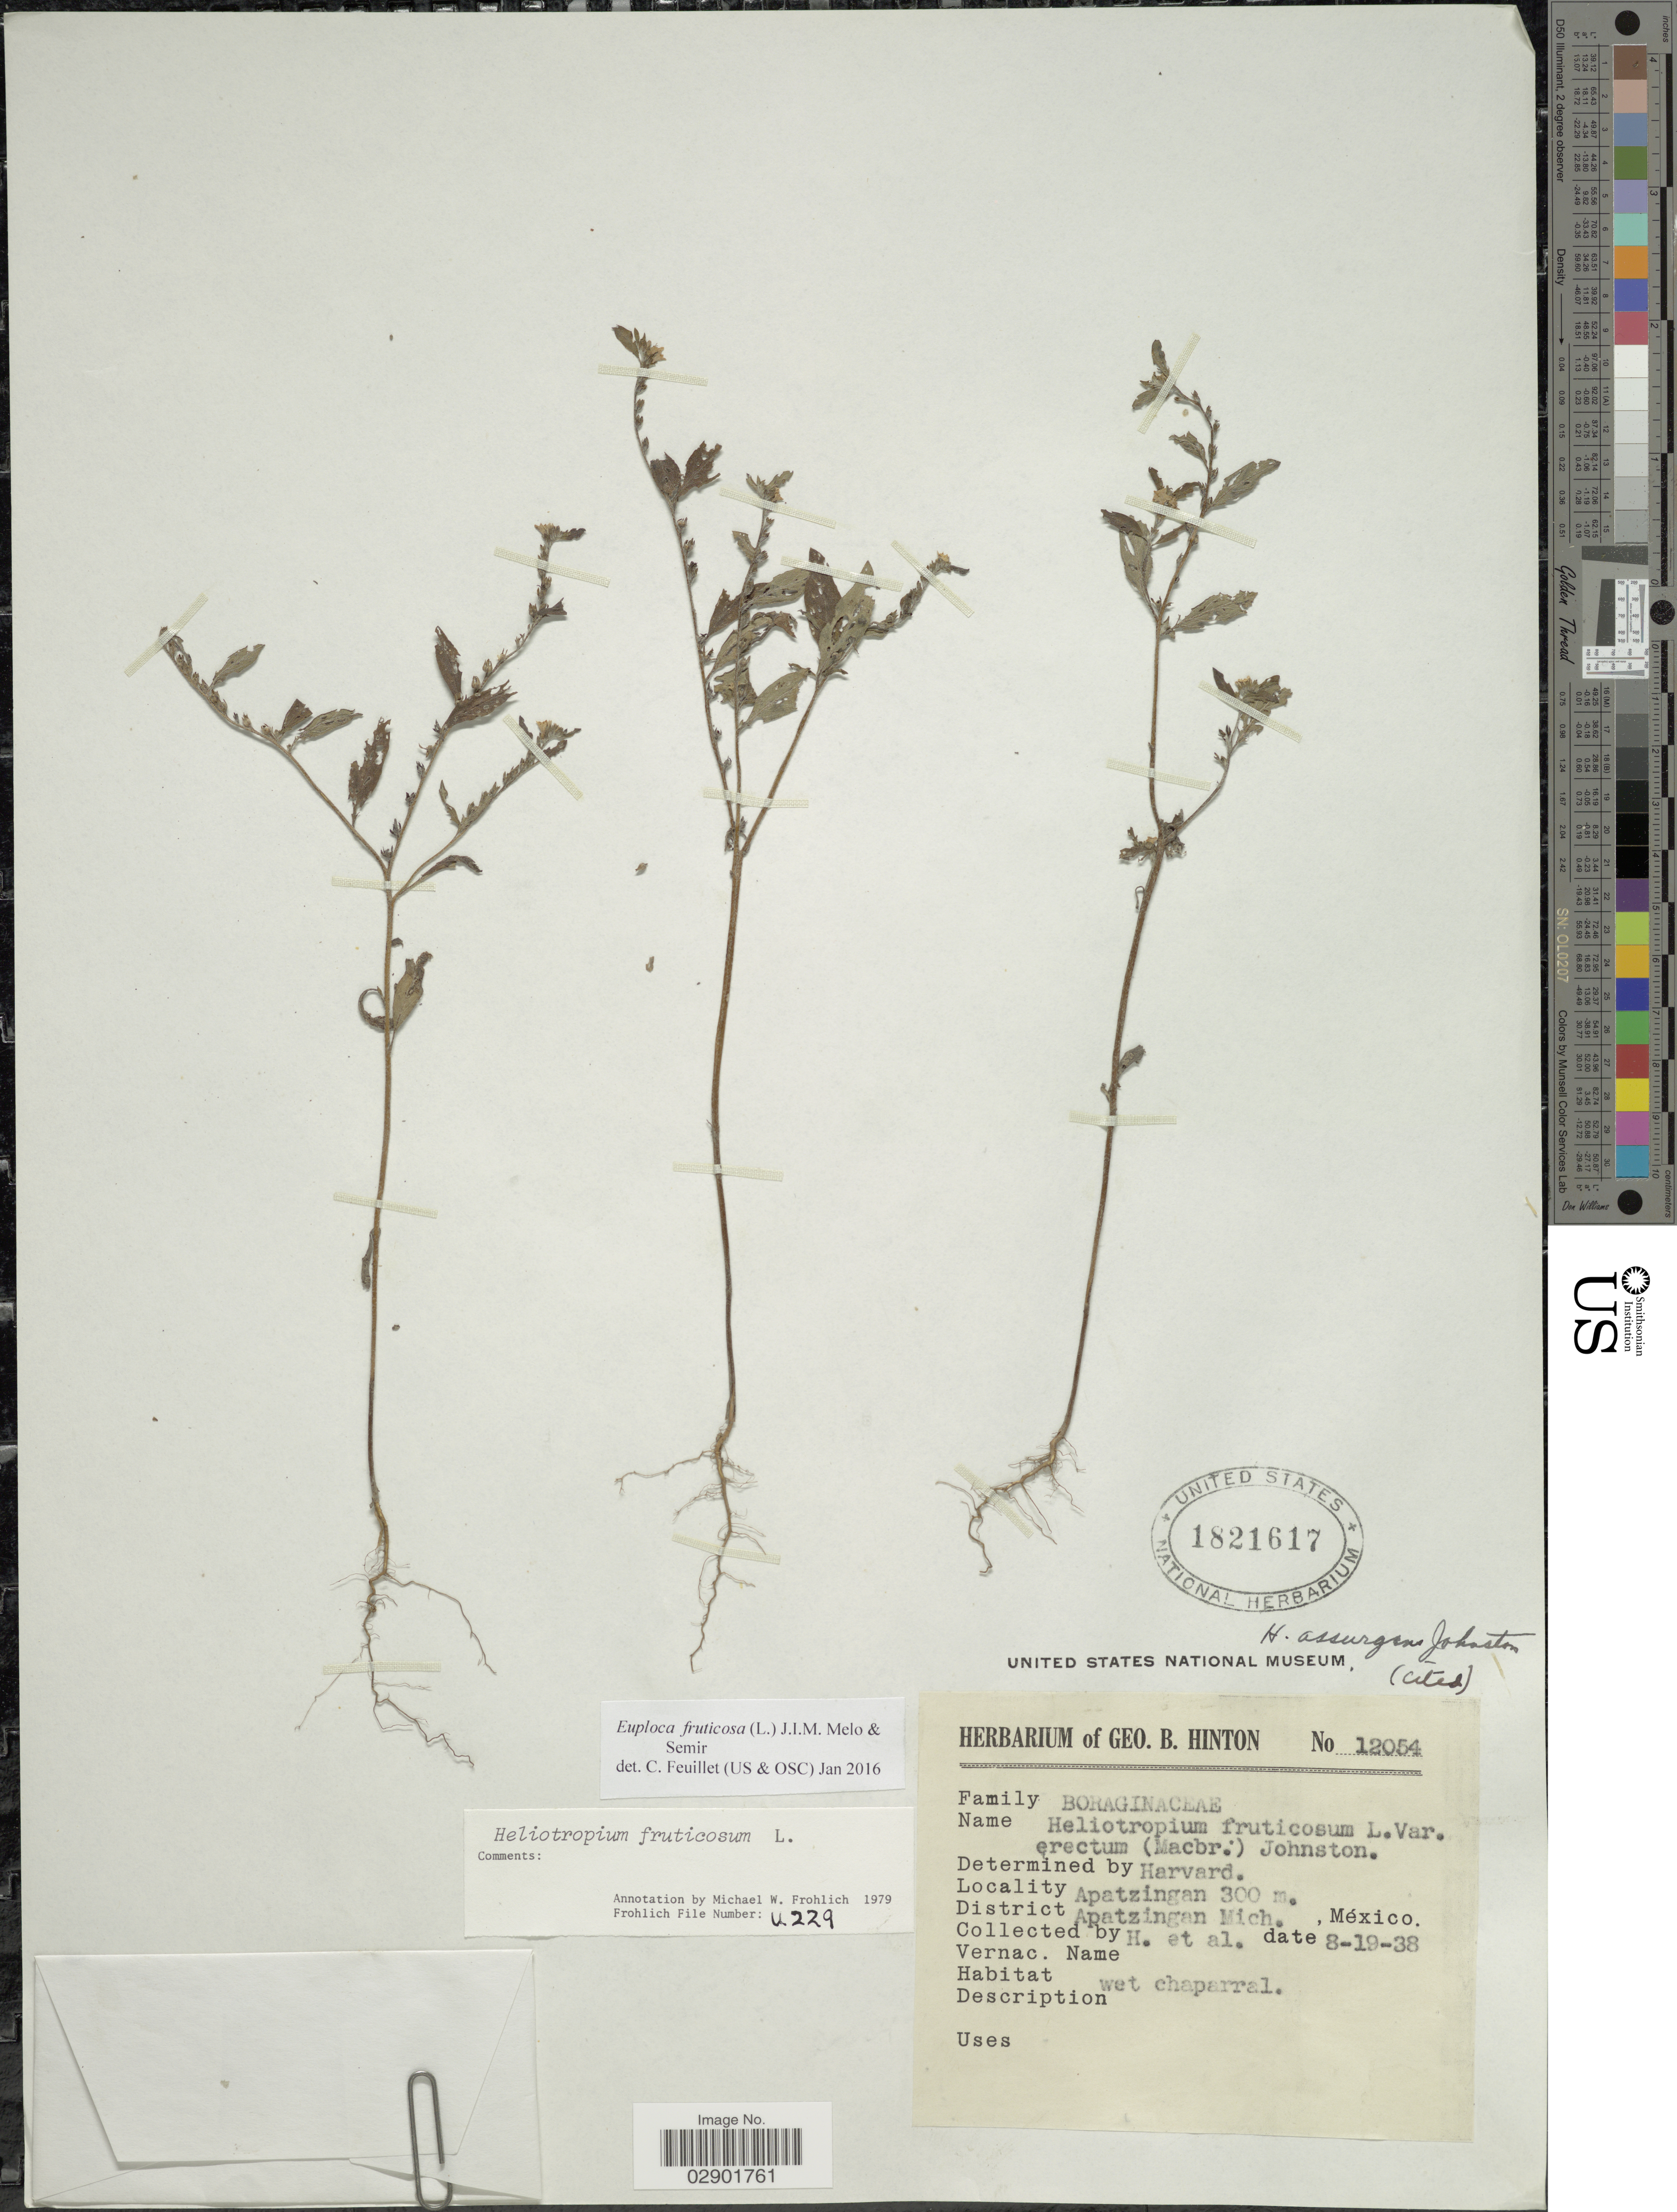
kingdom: Plantae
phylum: Tracheophyta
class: Magnoliopsida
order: Boraginales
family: Heliotropiaceae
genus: Euploca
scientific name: Euploca fruticosa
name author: (L.) J.I.M. Melo & Semir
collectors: G. B. Hinton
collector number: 12054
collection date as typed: Transcribed d/m/y: 19/8/38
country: Mexico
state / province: Michoacán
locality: Apatzingan. District Apatzingan.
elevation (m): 300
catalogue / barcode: US 1821617